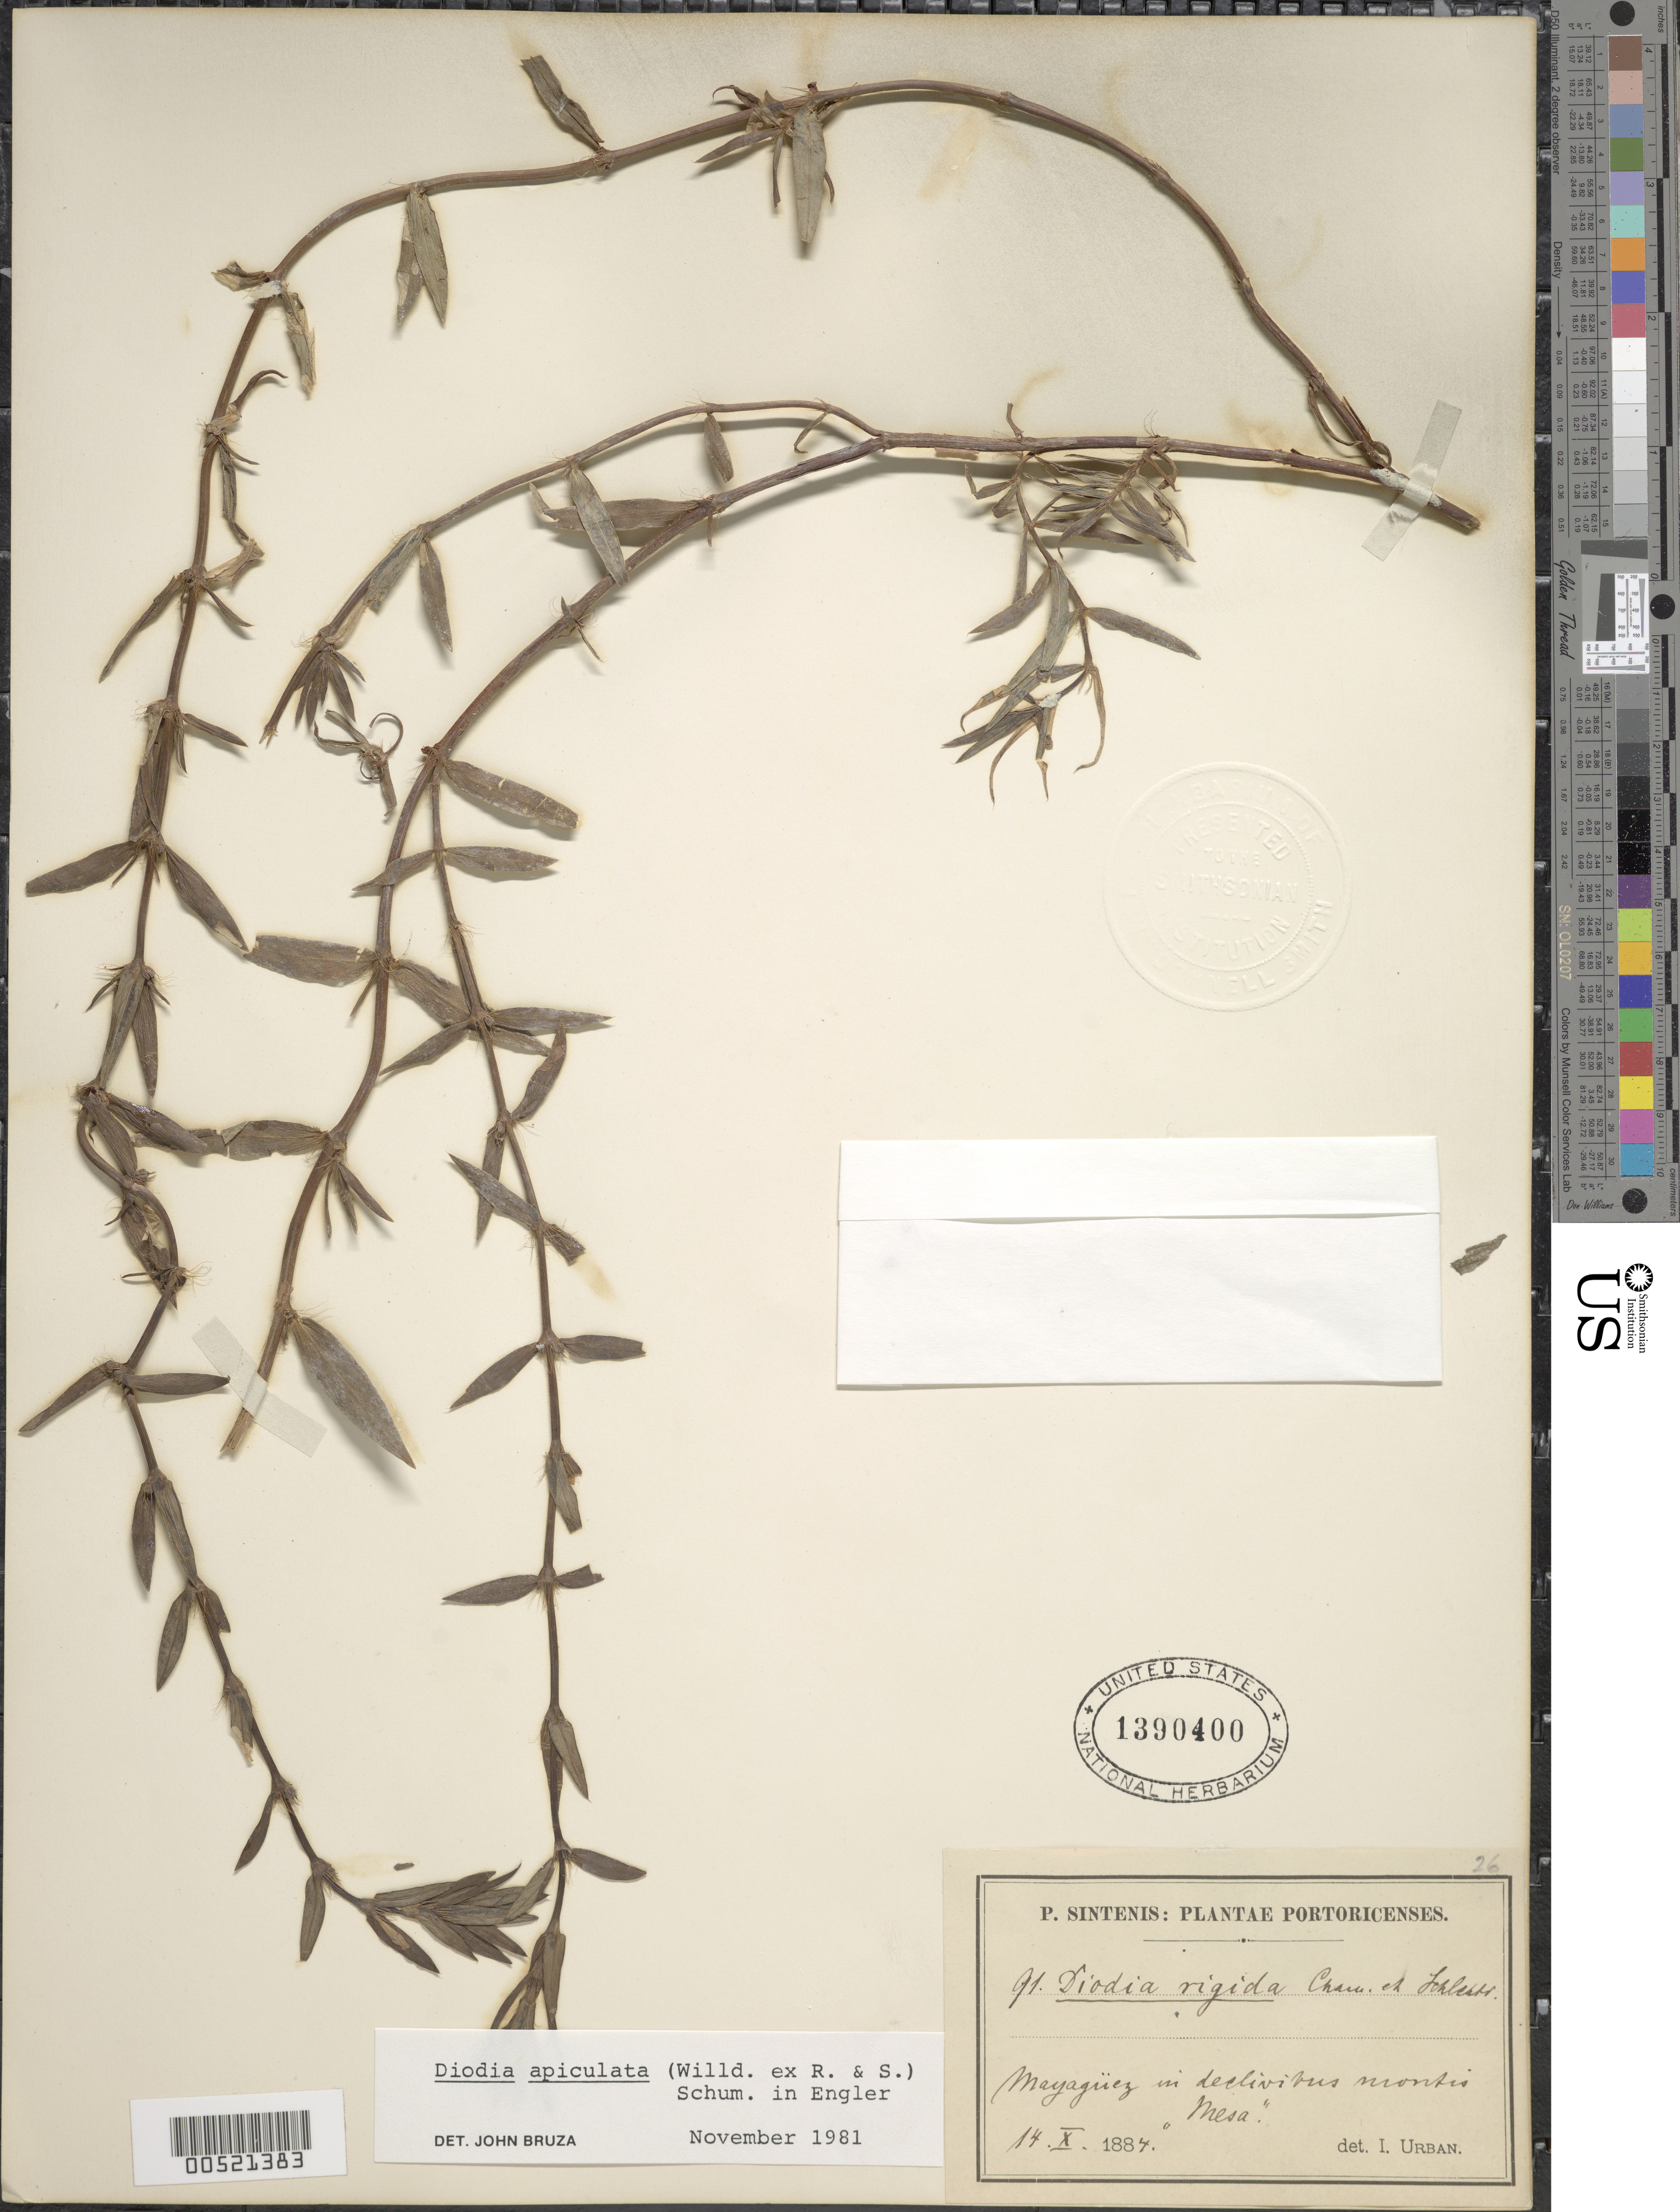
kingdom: Plantae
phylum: Tracheophyta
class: Magnoliopsida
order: Gentianales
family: Rubiaceae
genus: Diodia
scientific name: Diodia apiculata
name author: (Willd. ex Roem. & Schult.) K. Schum.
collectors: P. Sintenis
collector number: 91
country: Puerto Rico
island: Greater Antilles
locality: Mayagüez, Cerro las Mesas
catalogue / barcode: US 1390400